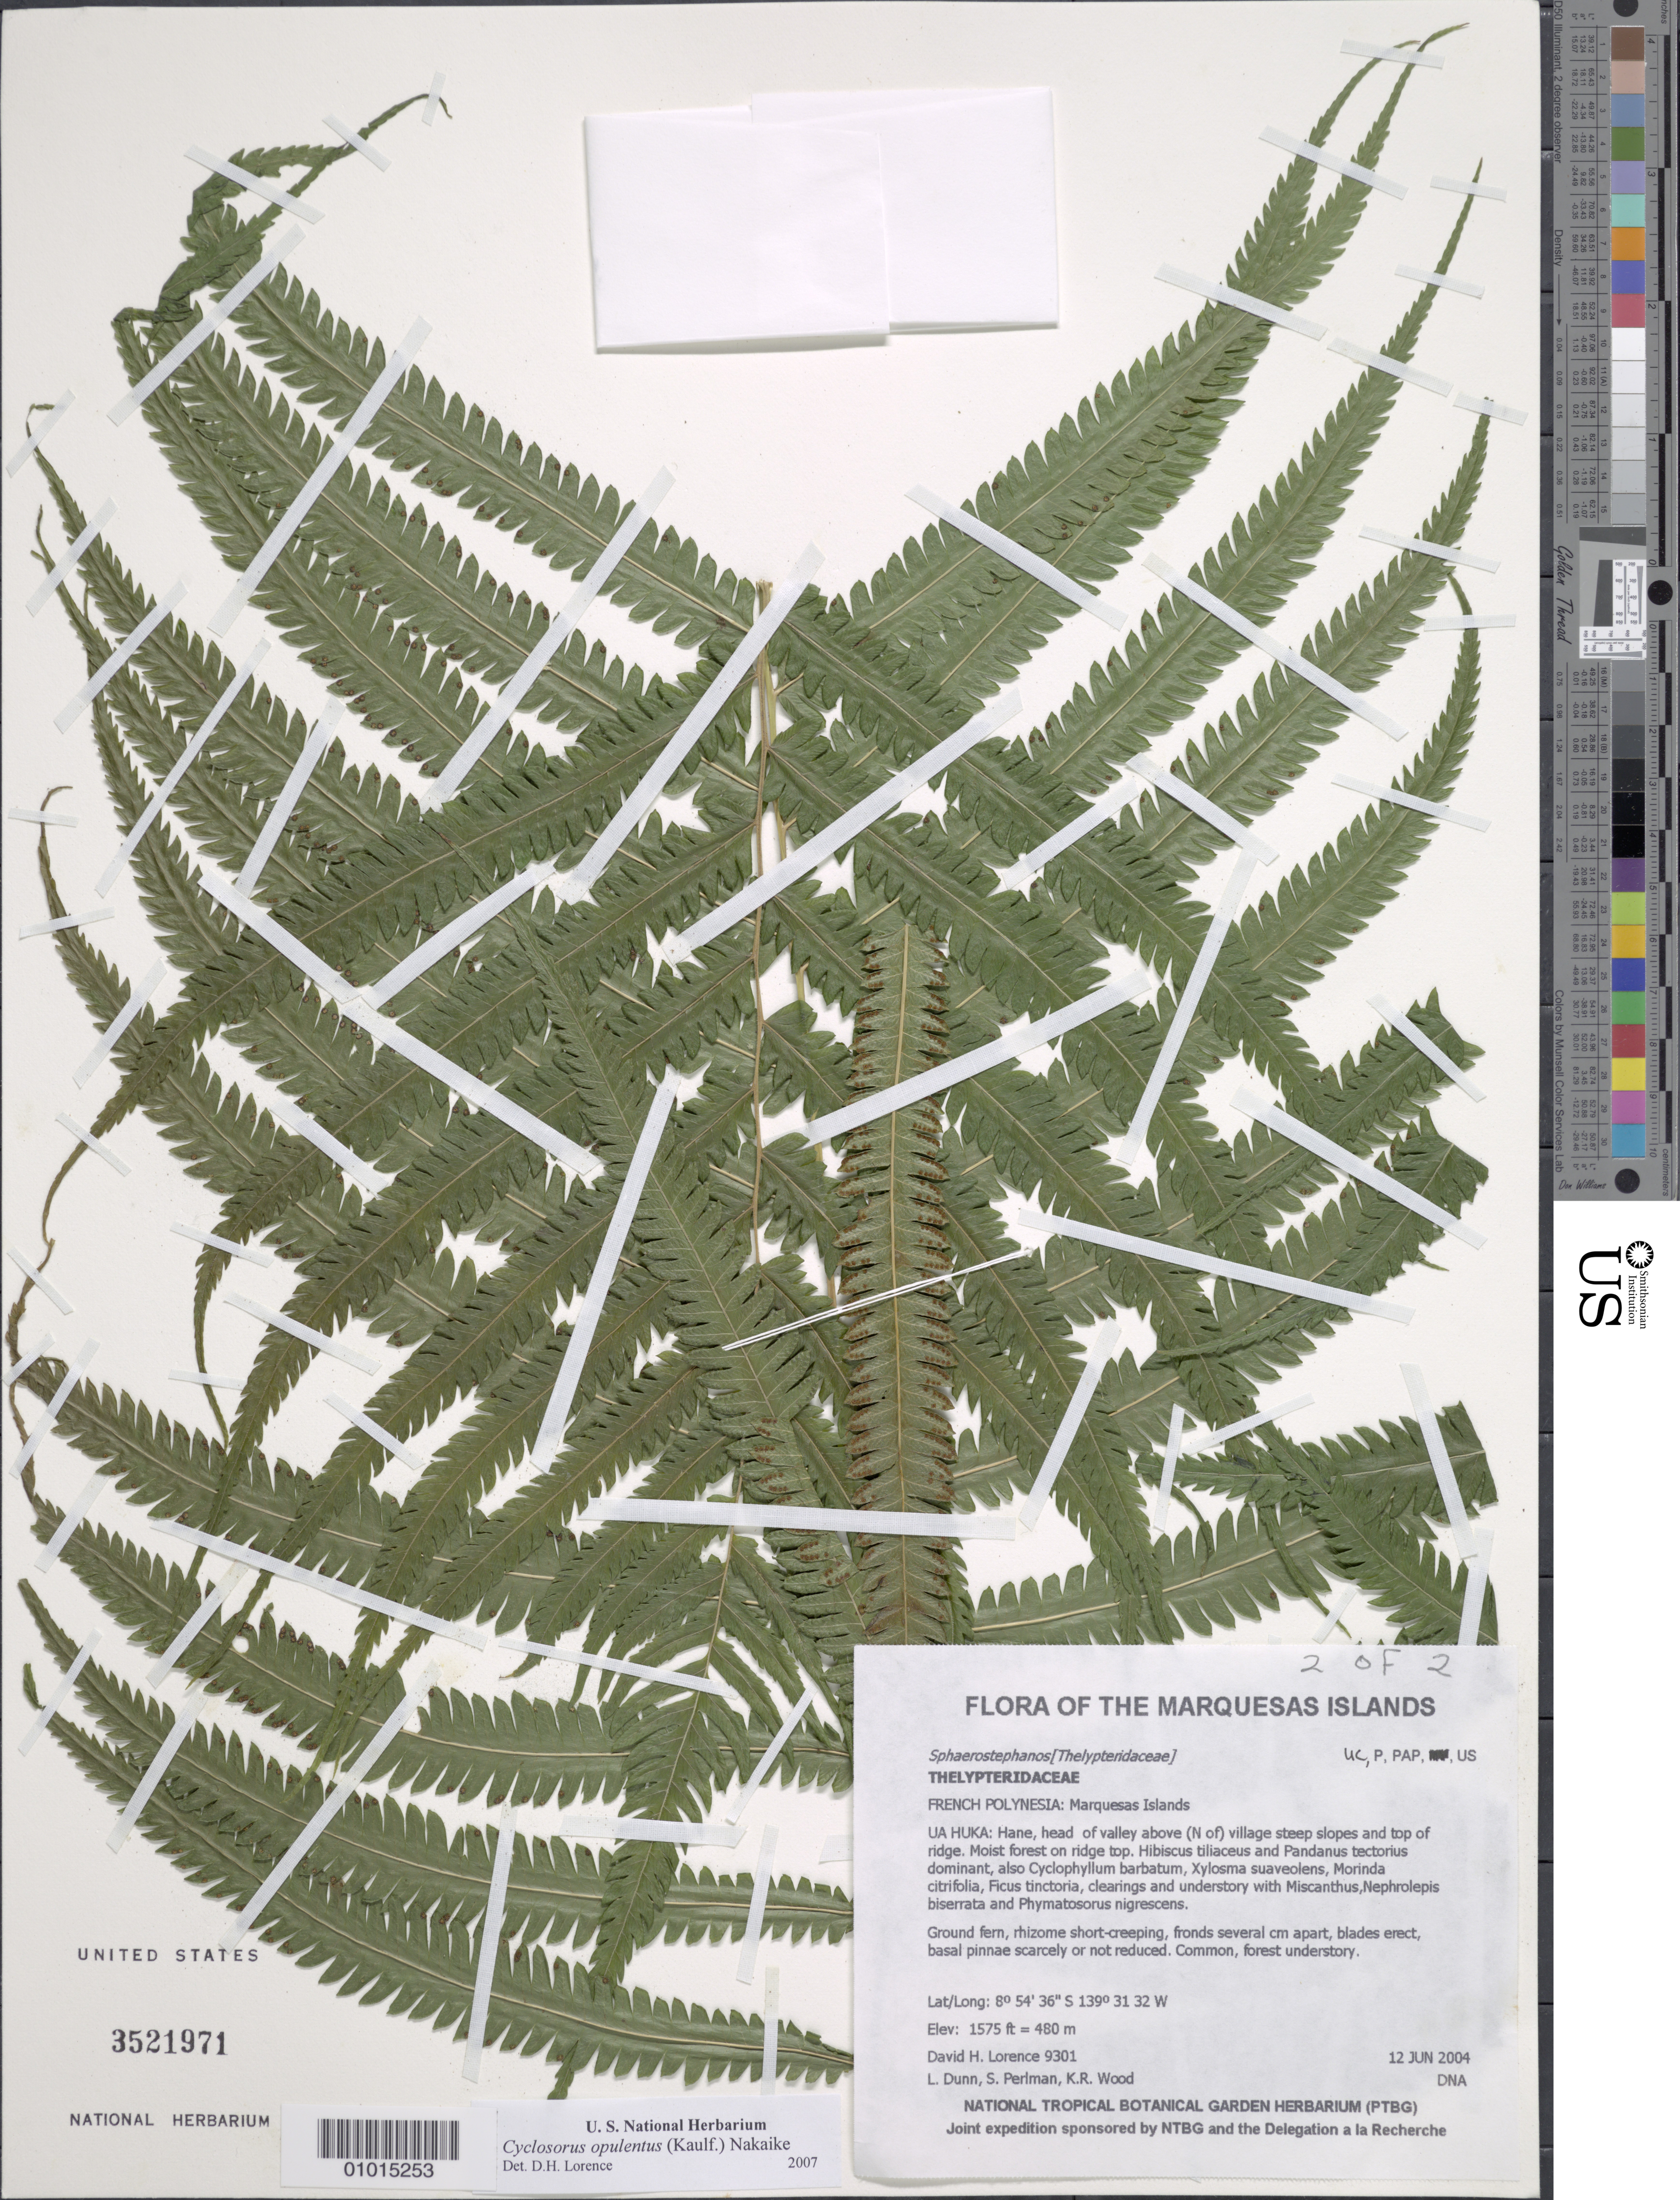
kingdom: Plantae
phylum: Tracheophyta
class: Polypodiopsida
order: Polypodiales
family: Thelypteridaceae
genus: Amphineuron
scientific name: Amphineuron opulentum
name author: (Kaulf.) Holttum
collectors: D. Lorence, L. Dunn, S. P. Perlman & K. R. Wood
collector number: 9301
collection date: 2004-06-12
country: French Polynesia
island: Ua Huka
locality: Hane, head of valley above (N of) village; steep slopes and top of ridge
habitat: Moist forest on ridge top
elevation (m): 480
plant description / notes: = Amphineuron opulentum(Kaulf.) Holtt.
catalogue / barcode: US 3521971